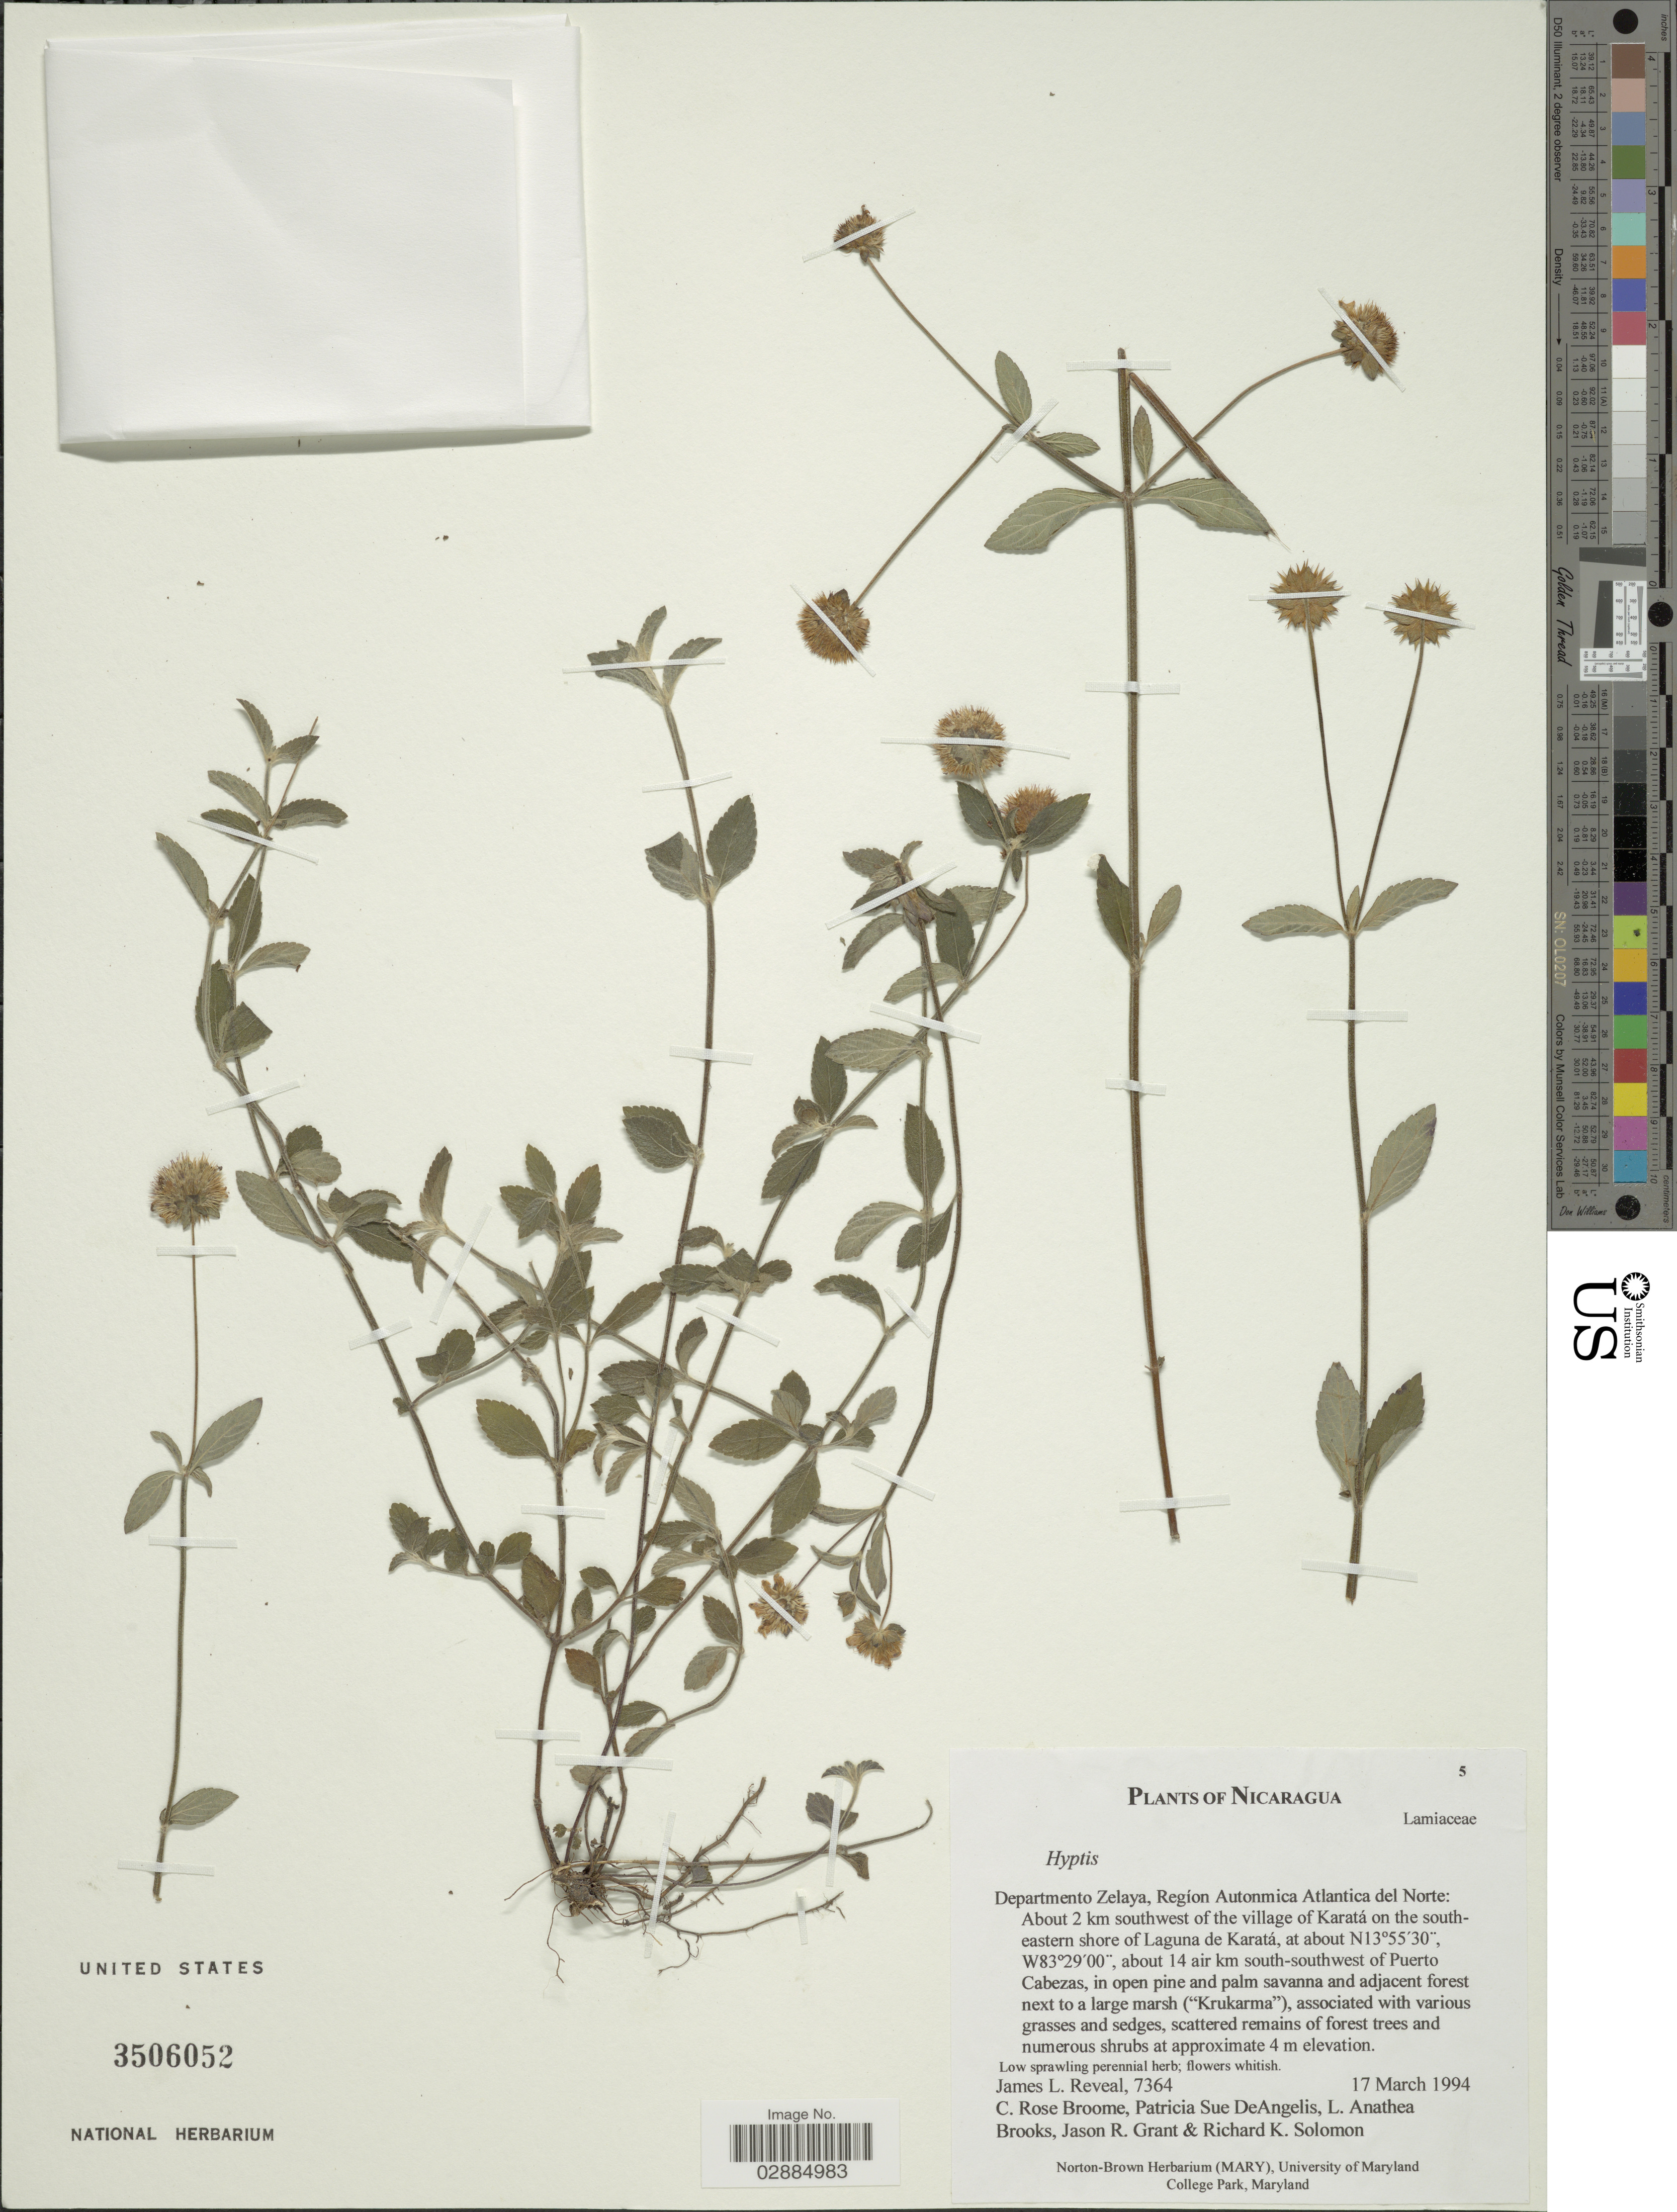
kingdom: Plantae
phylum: Tracheophyta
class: Magnoliopsida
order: Lamiales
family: Lamiaceae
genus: Hyptis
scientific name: Hyptis sp.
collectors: J. L. Reveal, C. R. Broome, P. DeAngelis, L. Brooks & et al.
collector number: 7364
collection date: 1994-03-17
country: Nicaragua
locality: Departmento Zelaya, Regíon Autonmica Atlantica del Norte: About 2 km southwest of the village of Karatá on the southeastern shore of Laguna de Karatá, about 14 air km south-southwest of Puerto Cabezas.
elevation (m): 4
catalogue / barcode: US 3506052